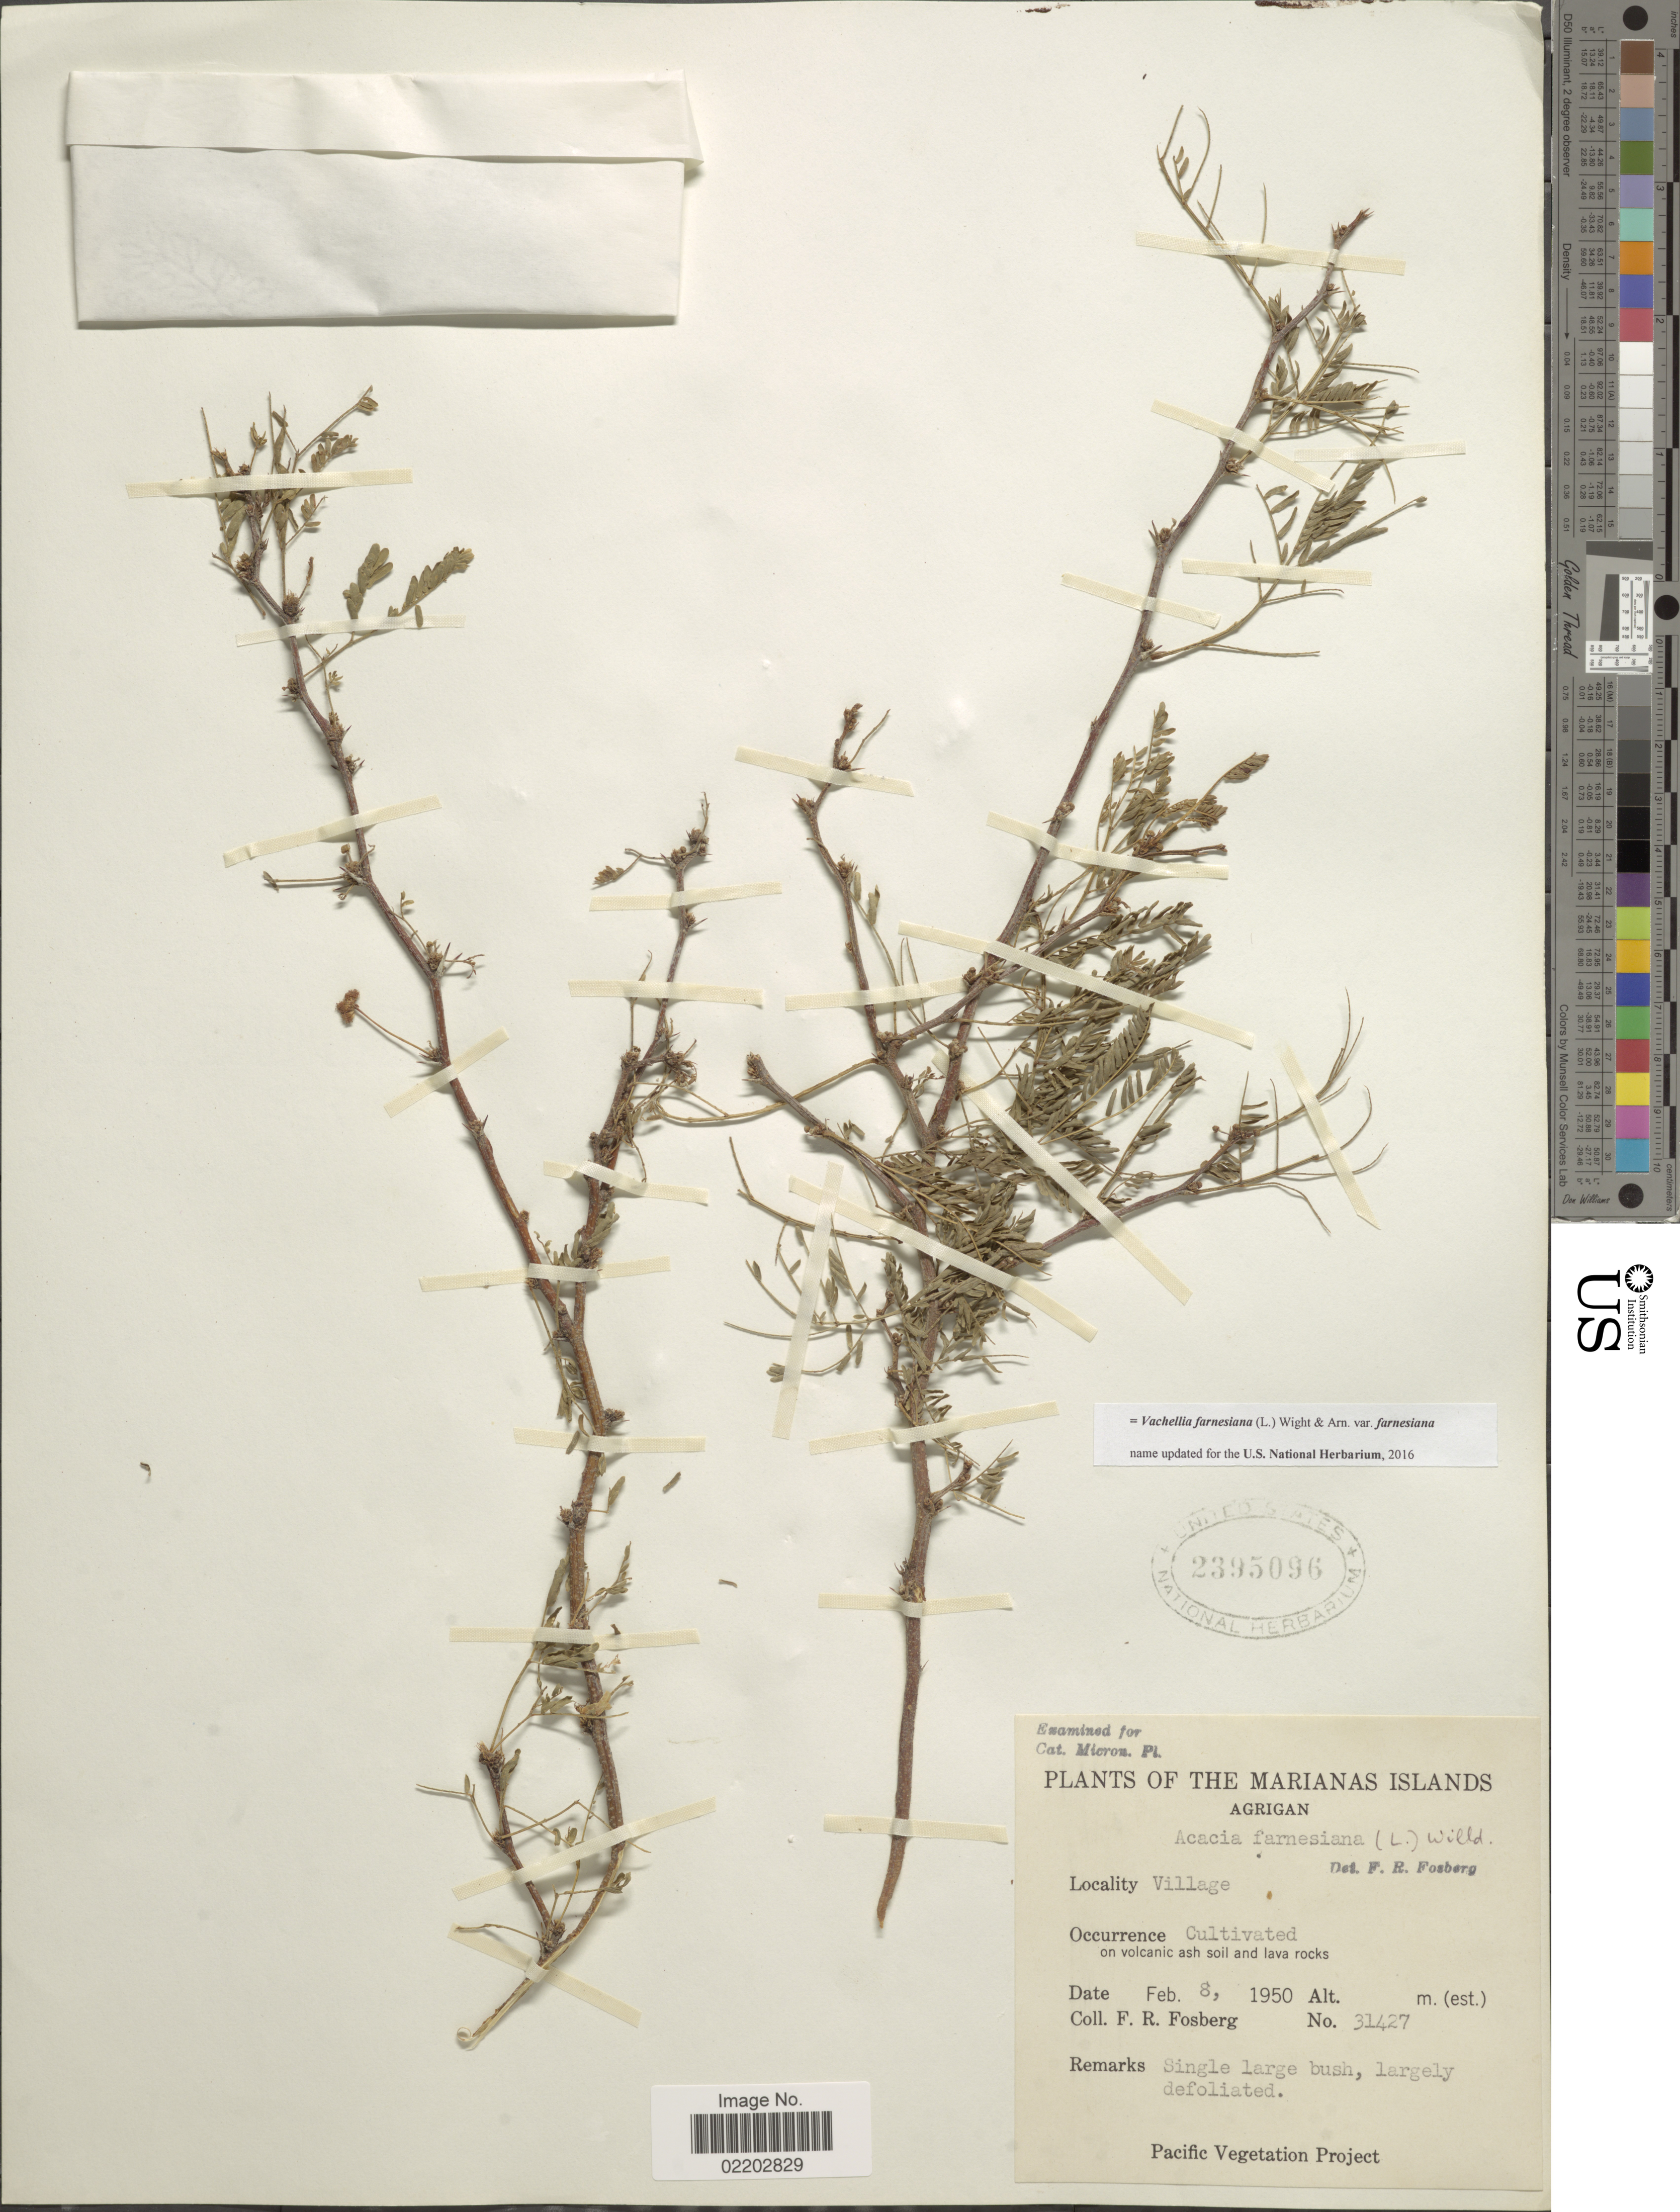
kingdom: Plantae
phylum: Tracheophyta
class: Magnoliopsida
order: Fabales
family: Fabaceae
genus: Vachellia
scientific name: Vachellia farnesiana var. farnesiana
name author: (L.) Wight & Arn.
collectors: F. R. Fosberg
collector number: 31427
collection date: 1950-02-08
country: Northern Mariana Islands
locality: Marianas Islands, Agrigan, Village, cultivated on volcanic ash soil and lava rocks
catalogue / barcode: US 2395096